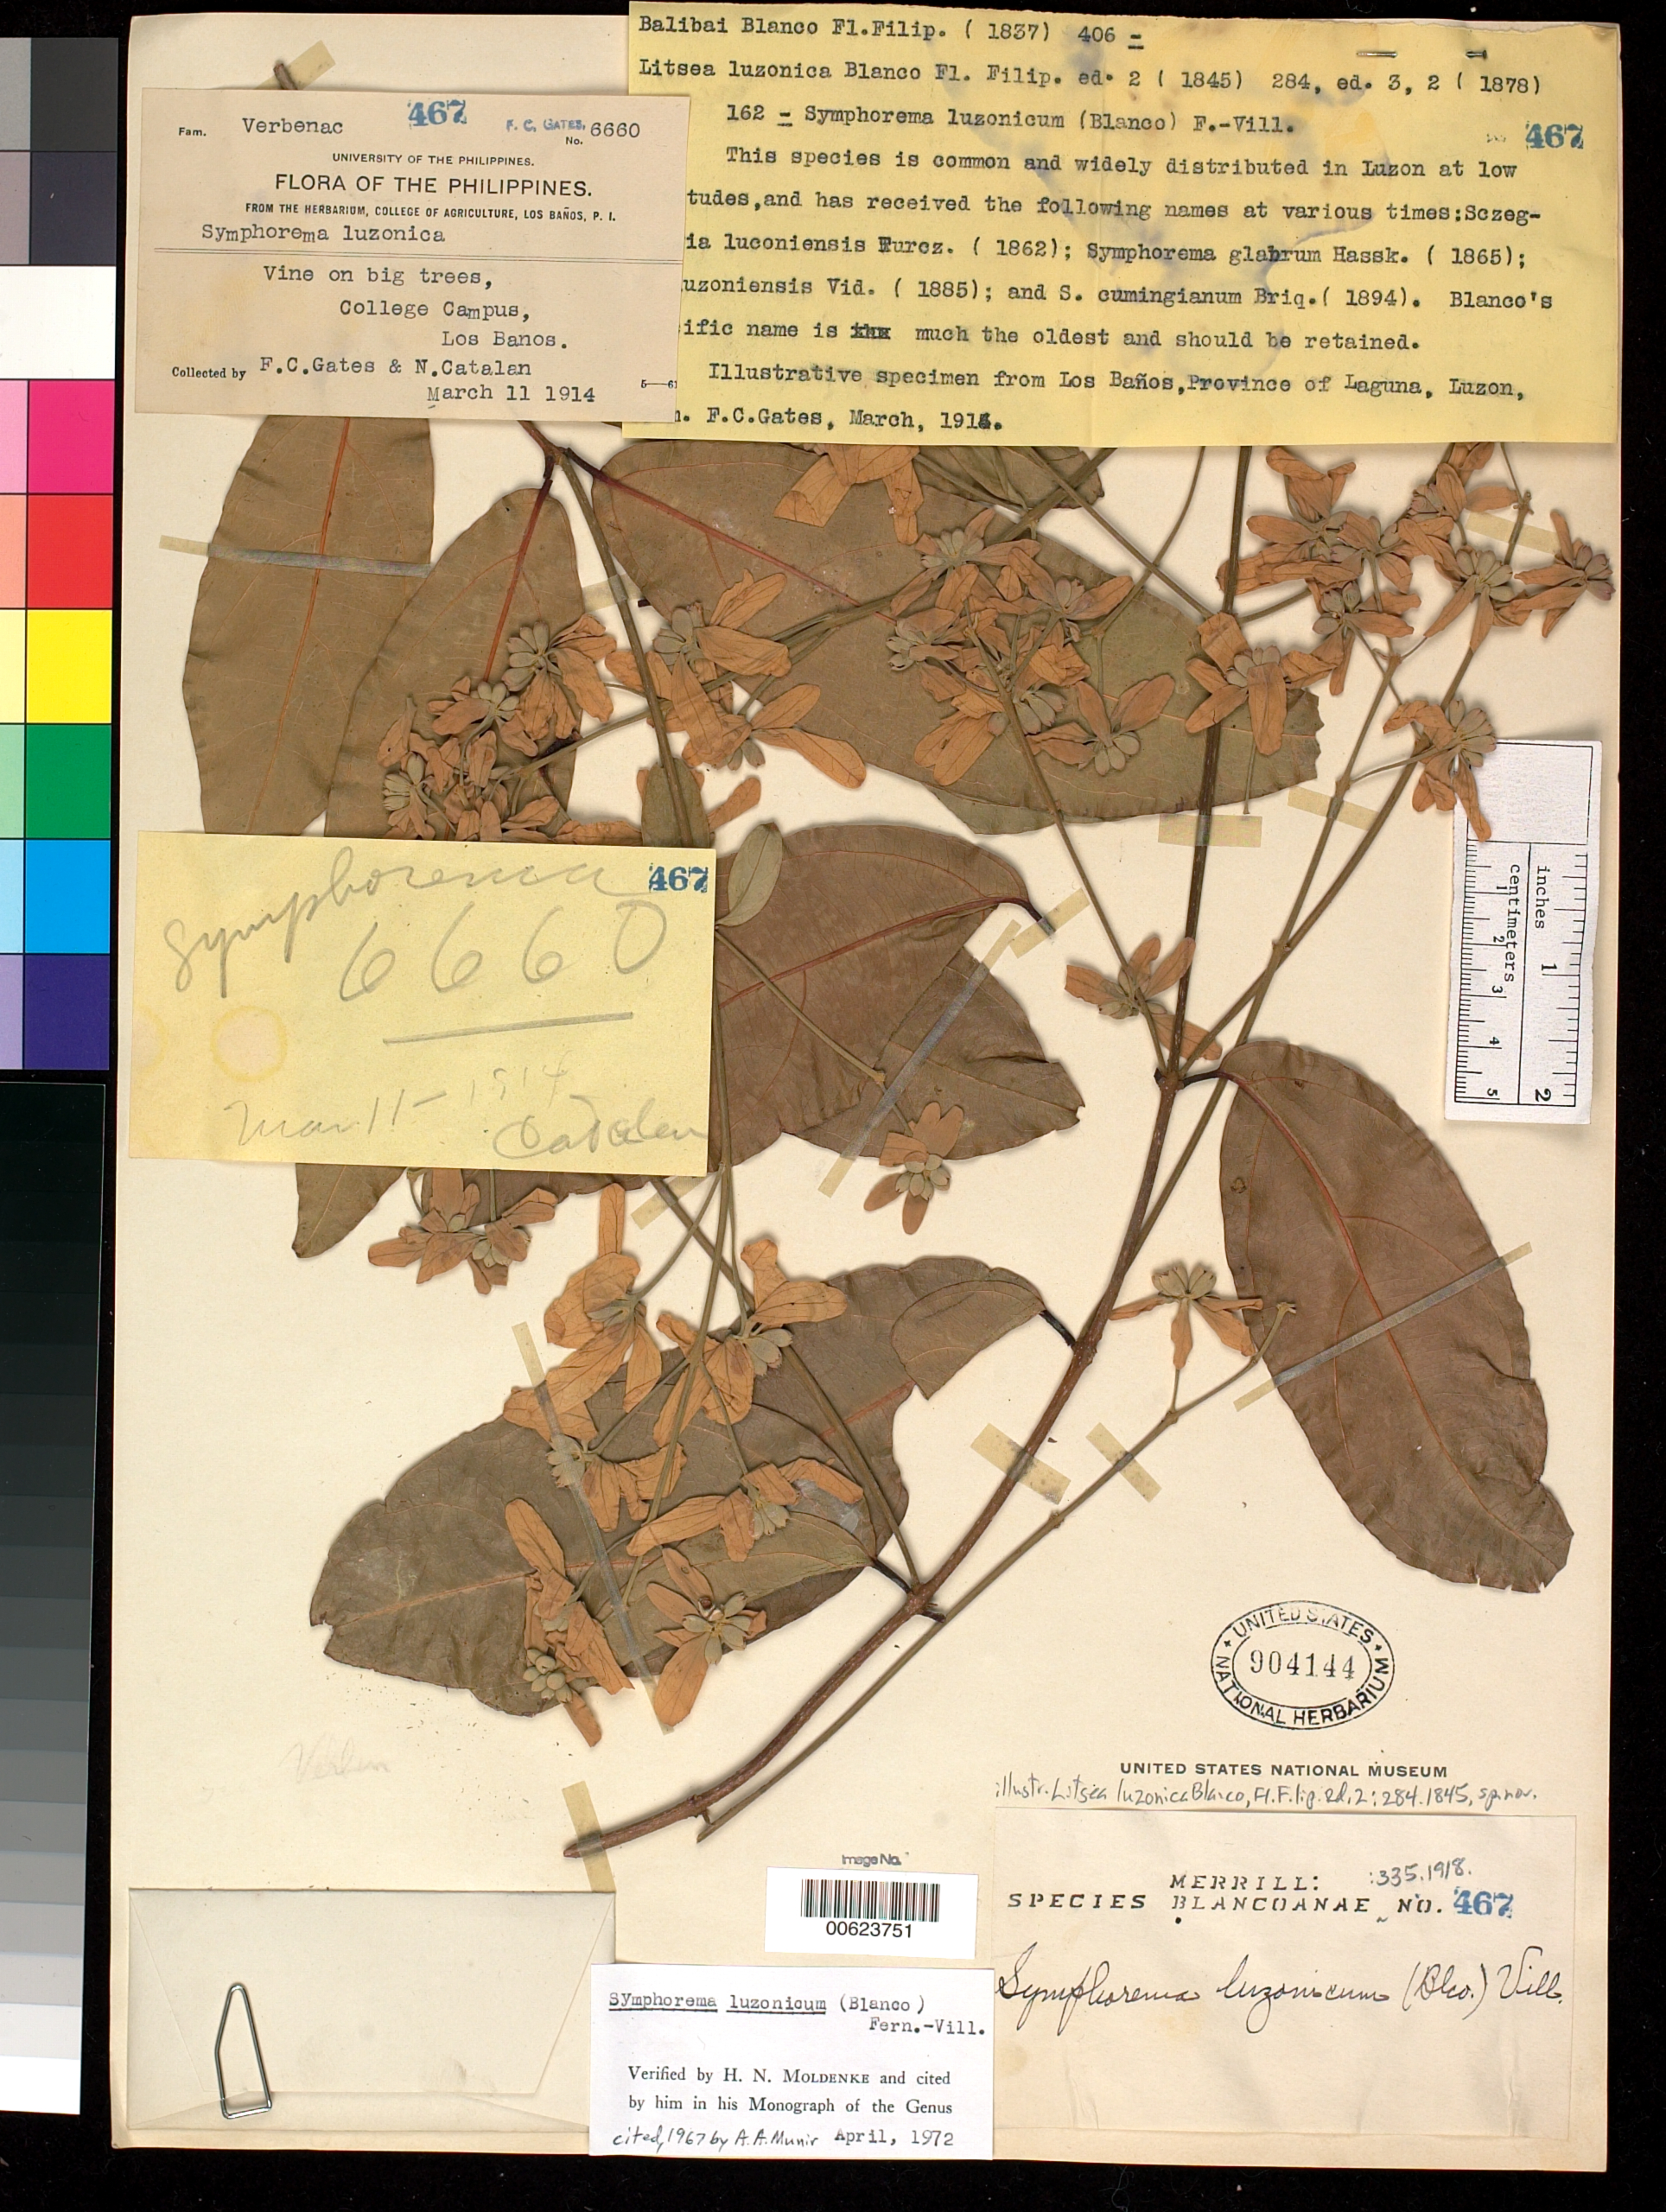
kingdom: Plantae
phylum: Tracheophyta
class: Magnoliopsida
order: Laurales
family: Lauraceae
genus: Litsea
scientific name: Litsea luzonica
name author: Blanco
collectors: F. C. Gates & N. Catalan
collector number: Sp. Blancoan. 0467 (Gates 6660)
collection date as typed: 11 Mar 1914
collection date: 1914-03-11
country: Philippines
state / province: Calabarzon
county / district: Laguna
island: Luzon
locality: Los banos, college campus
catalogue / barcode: US 904144